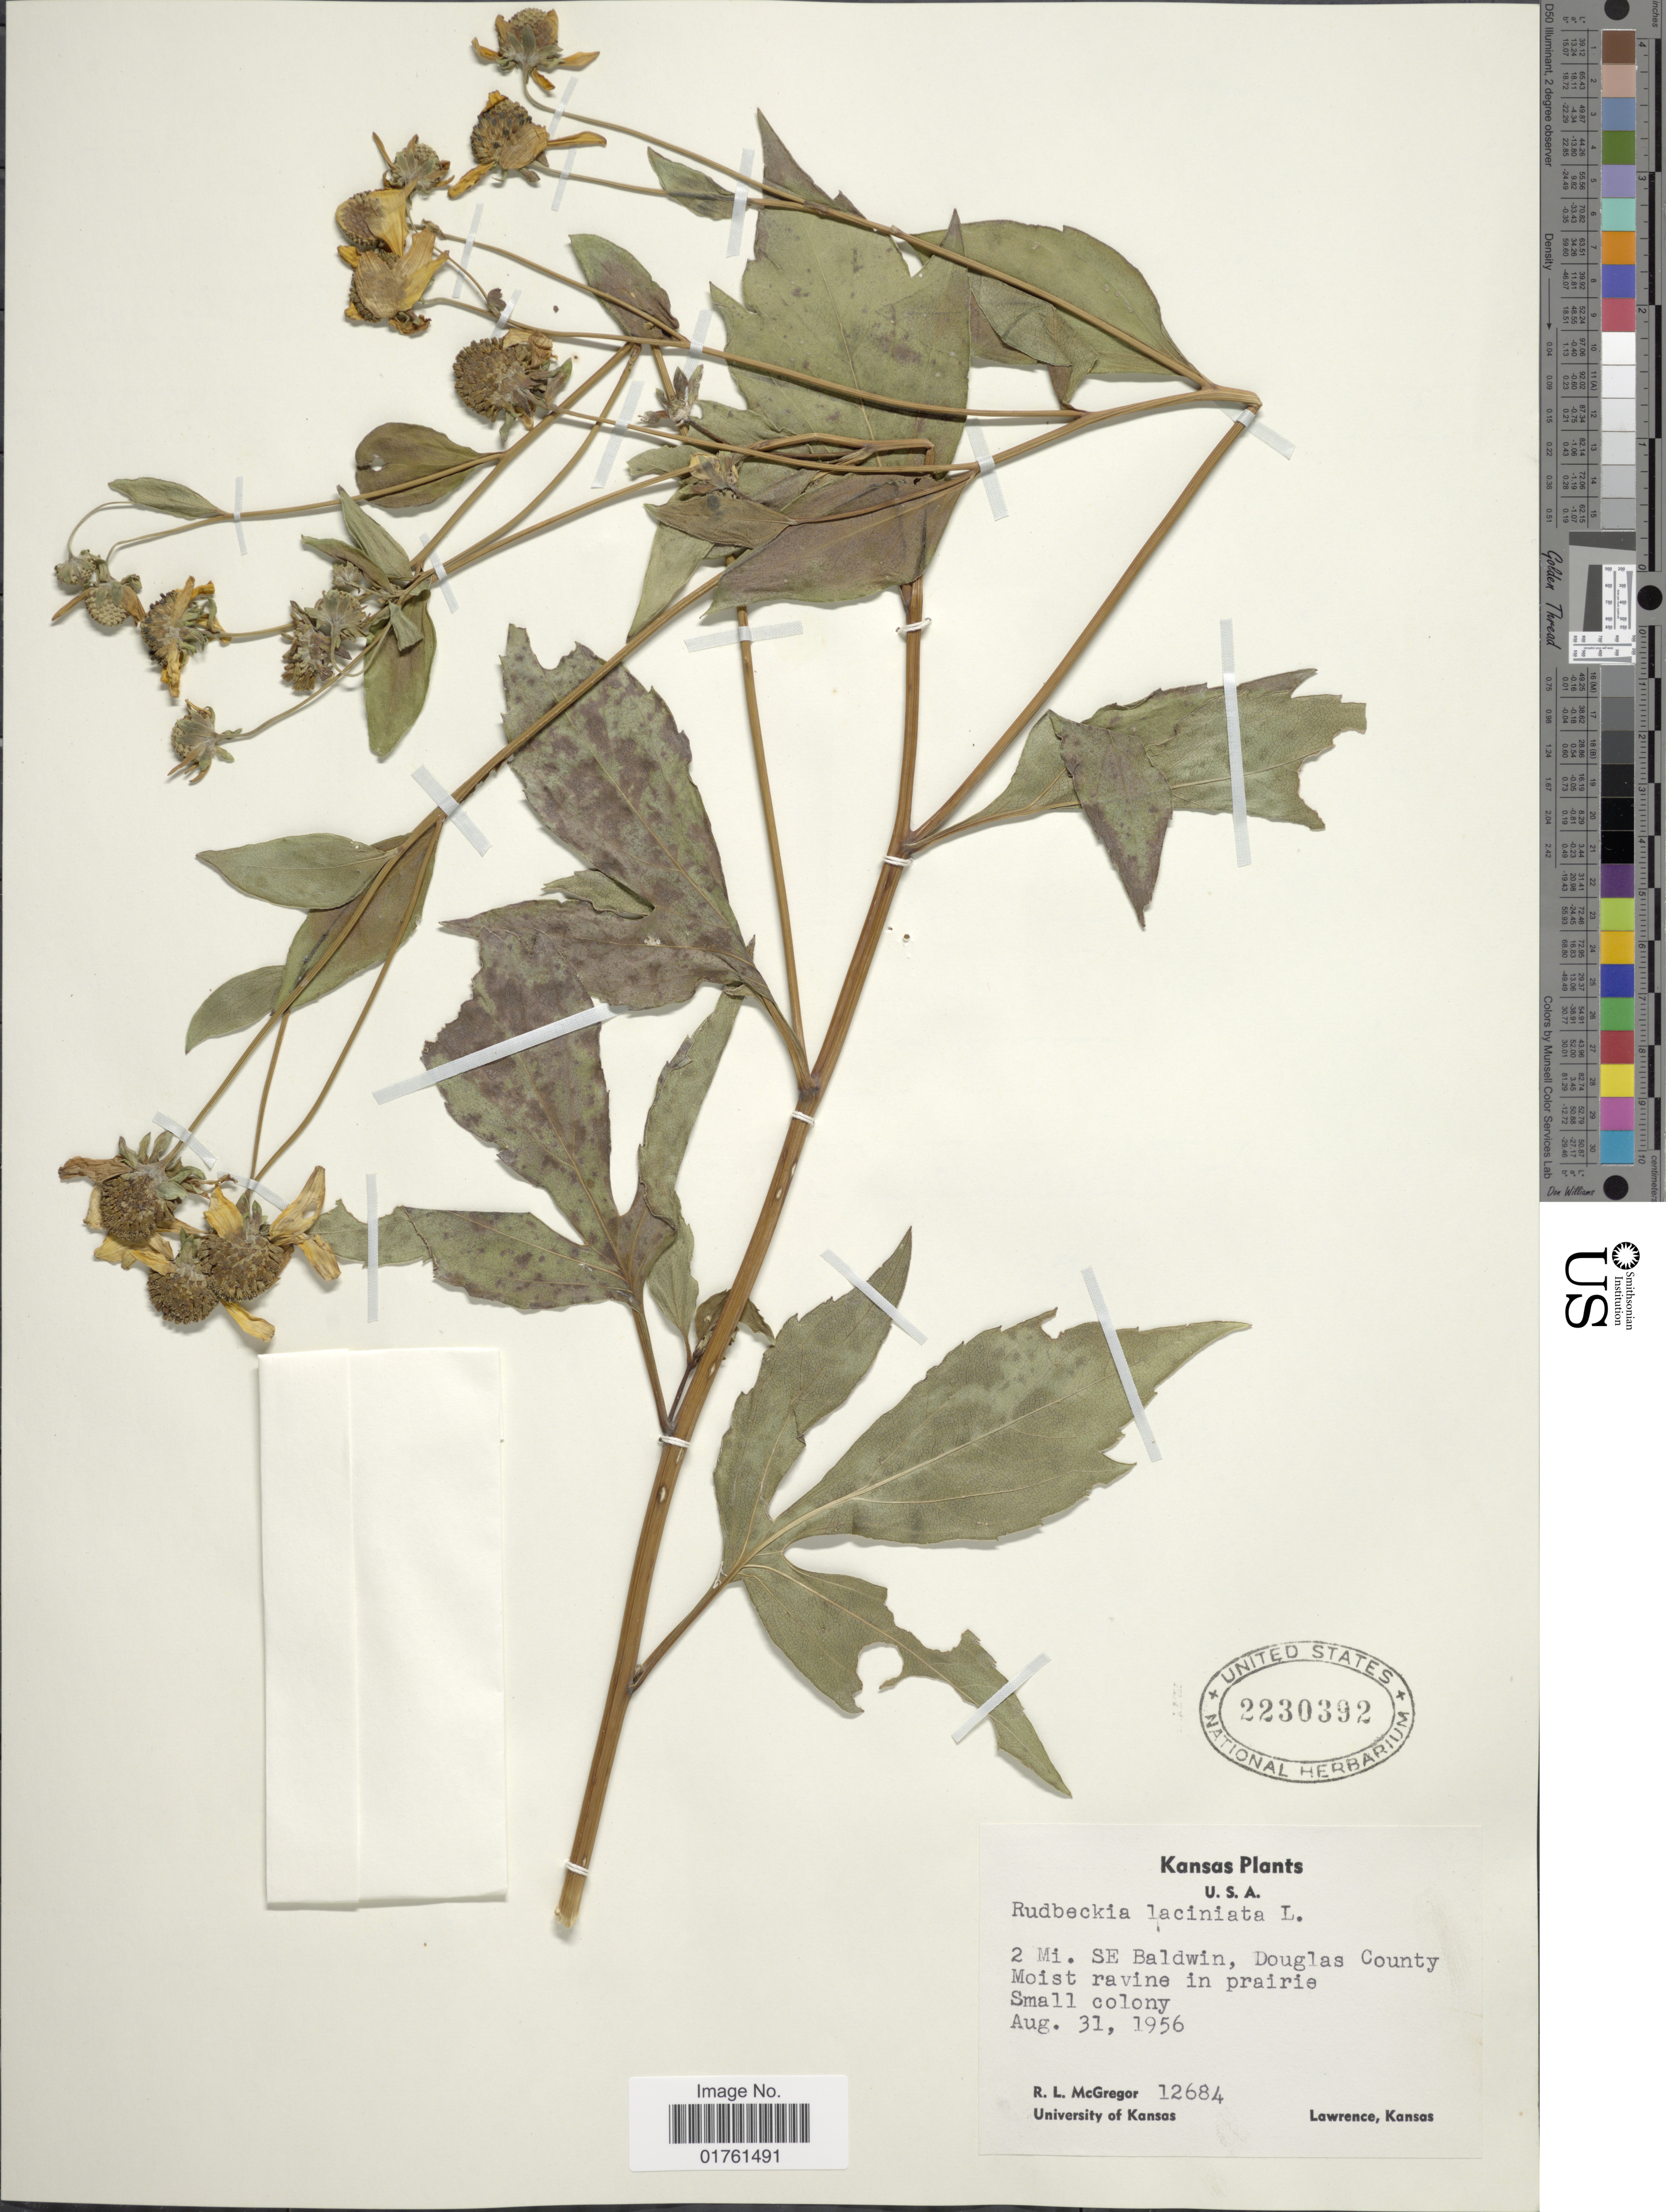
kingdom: Plantae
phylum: Tracheophyta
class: Magnoliopsida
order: Asterales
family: Asteraceae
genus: Rudbeckia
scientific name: Rudbeckia laciniata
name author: L.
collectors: R. McGregor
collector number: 12684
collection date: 1956-08-31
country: United States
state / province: Kansas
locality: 2 Mi SE Baldwin, Douglas County, Most ravine in prairie, Small Colony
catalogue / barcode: US 2230392